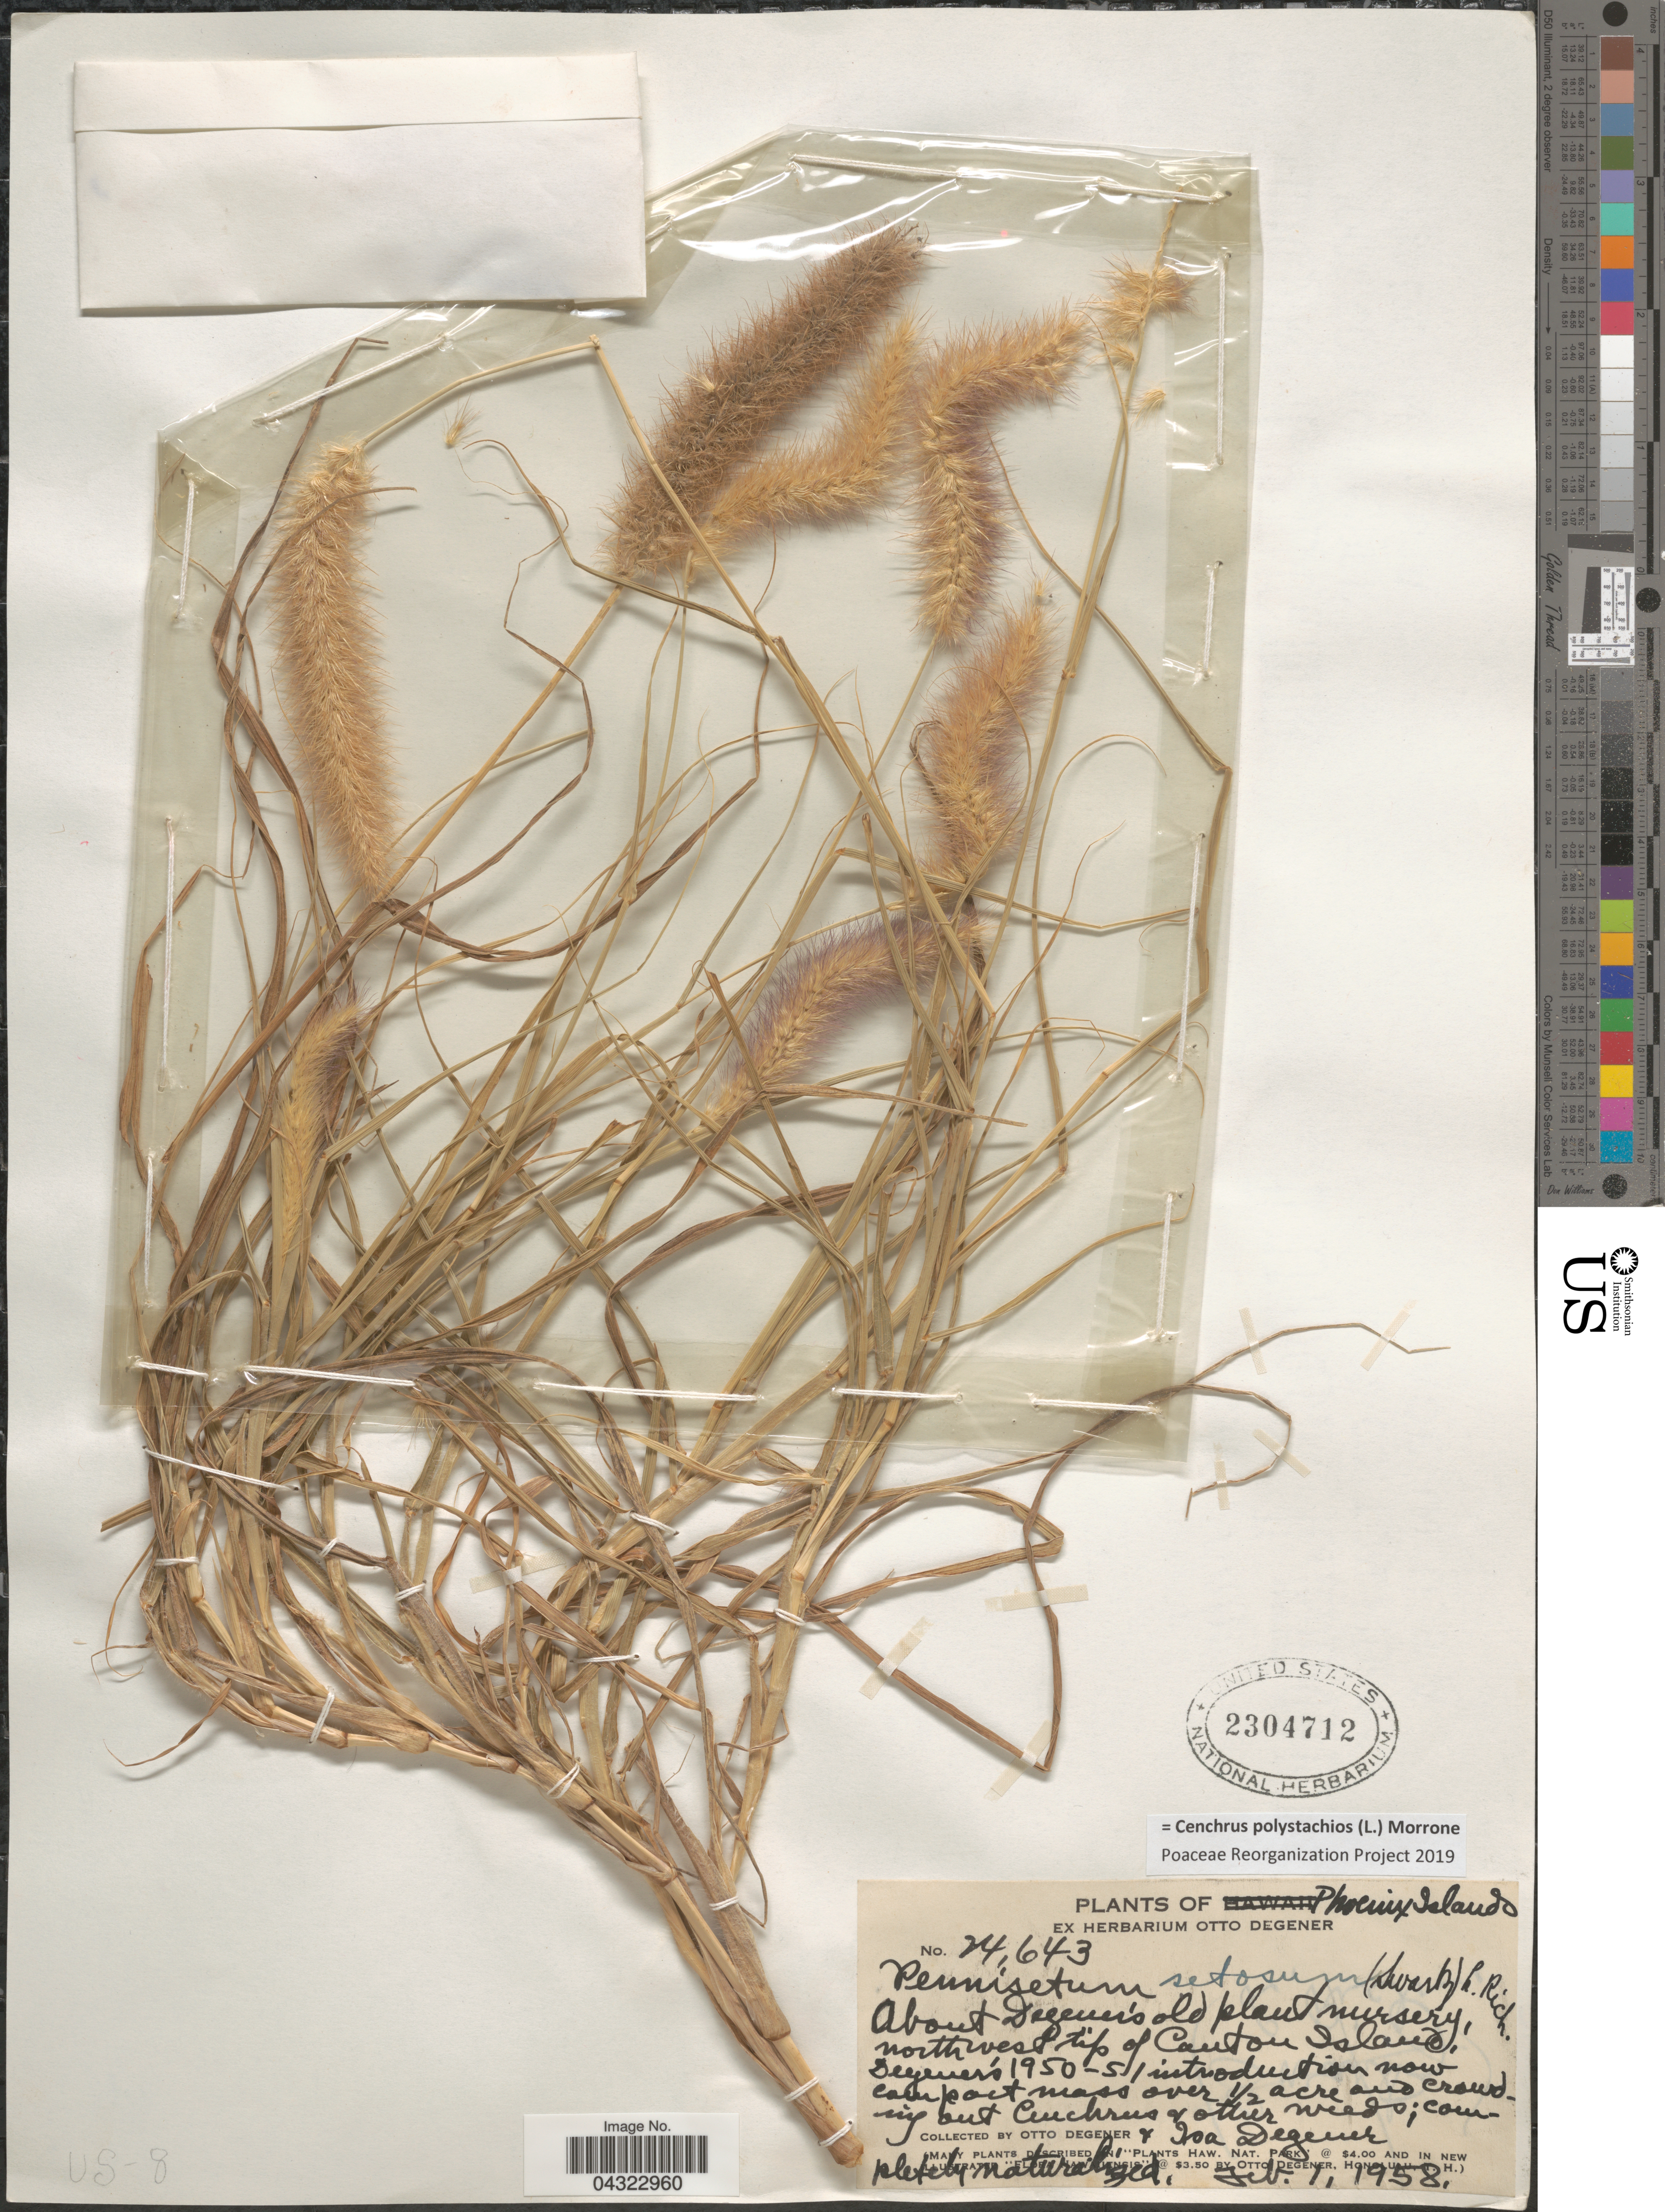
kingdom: Plantae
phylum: Tracheophyta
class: Liliopsida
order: Poales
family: Poaceae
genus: Cenchrus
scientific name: Cenchrus polystachios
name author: (L.) Morrone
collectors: O. Degener & I. Degener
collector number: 244643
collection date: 1958-02-01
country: Kiribati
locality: Phoenix Islands. About Degener's old plant nursery, northwest tip of Canton Island.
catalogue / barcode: US 2304712